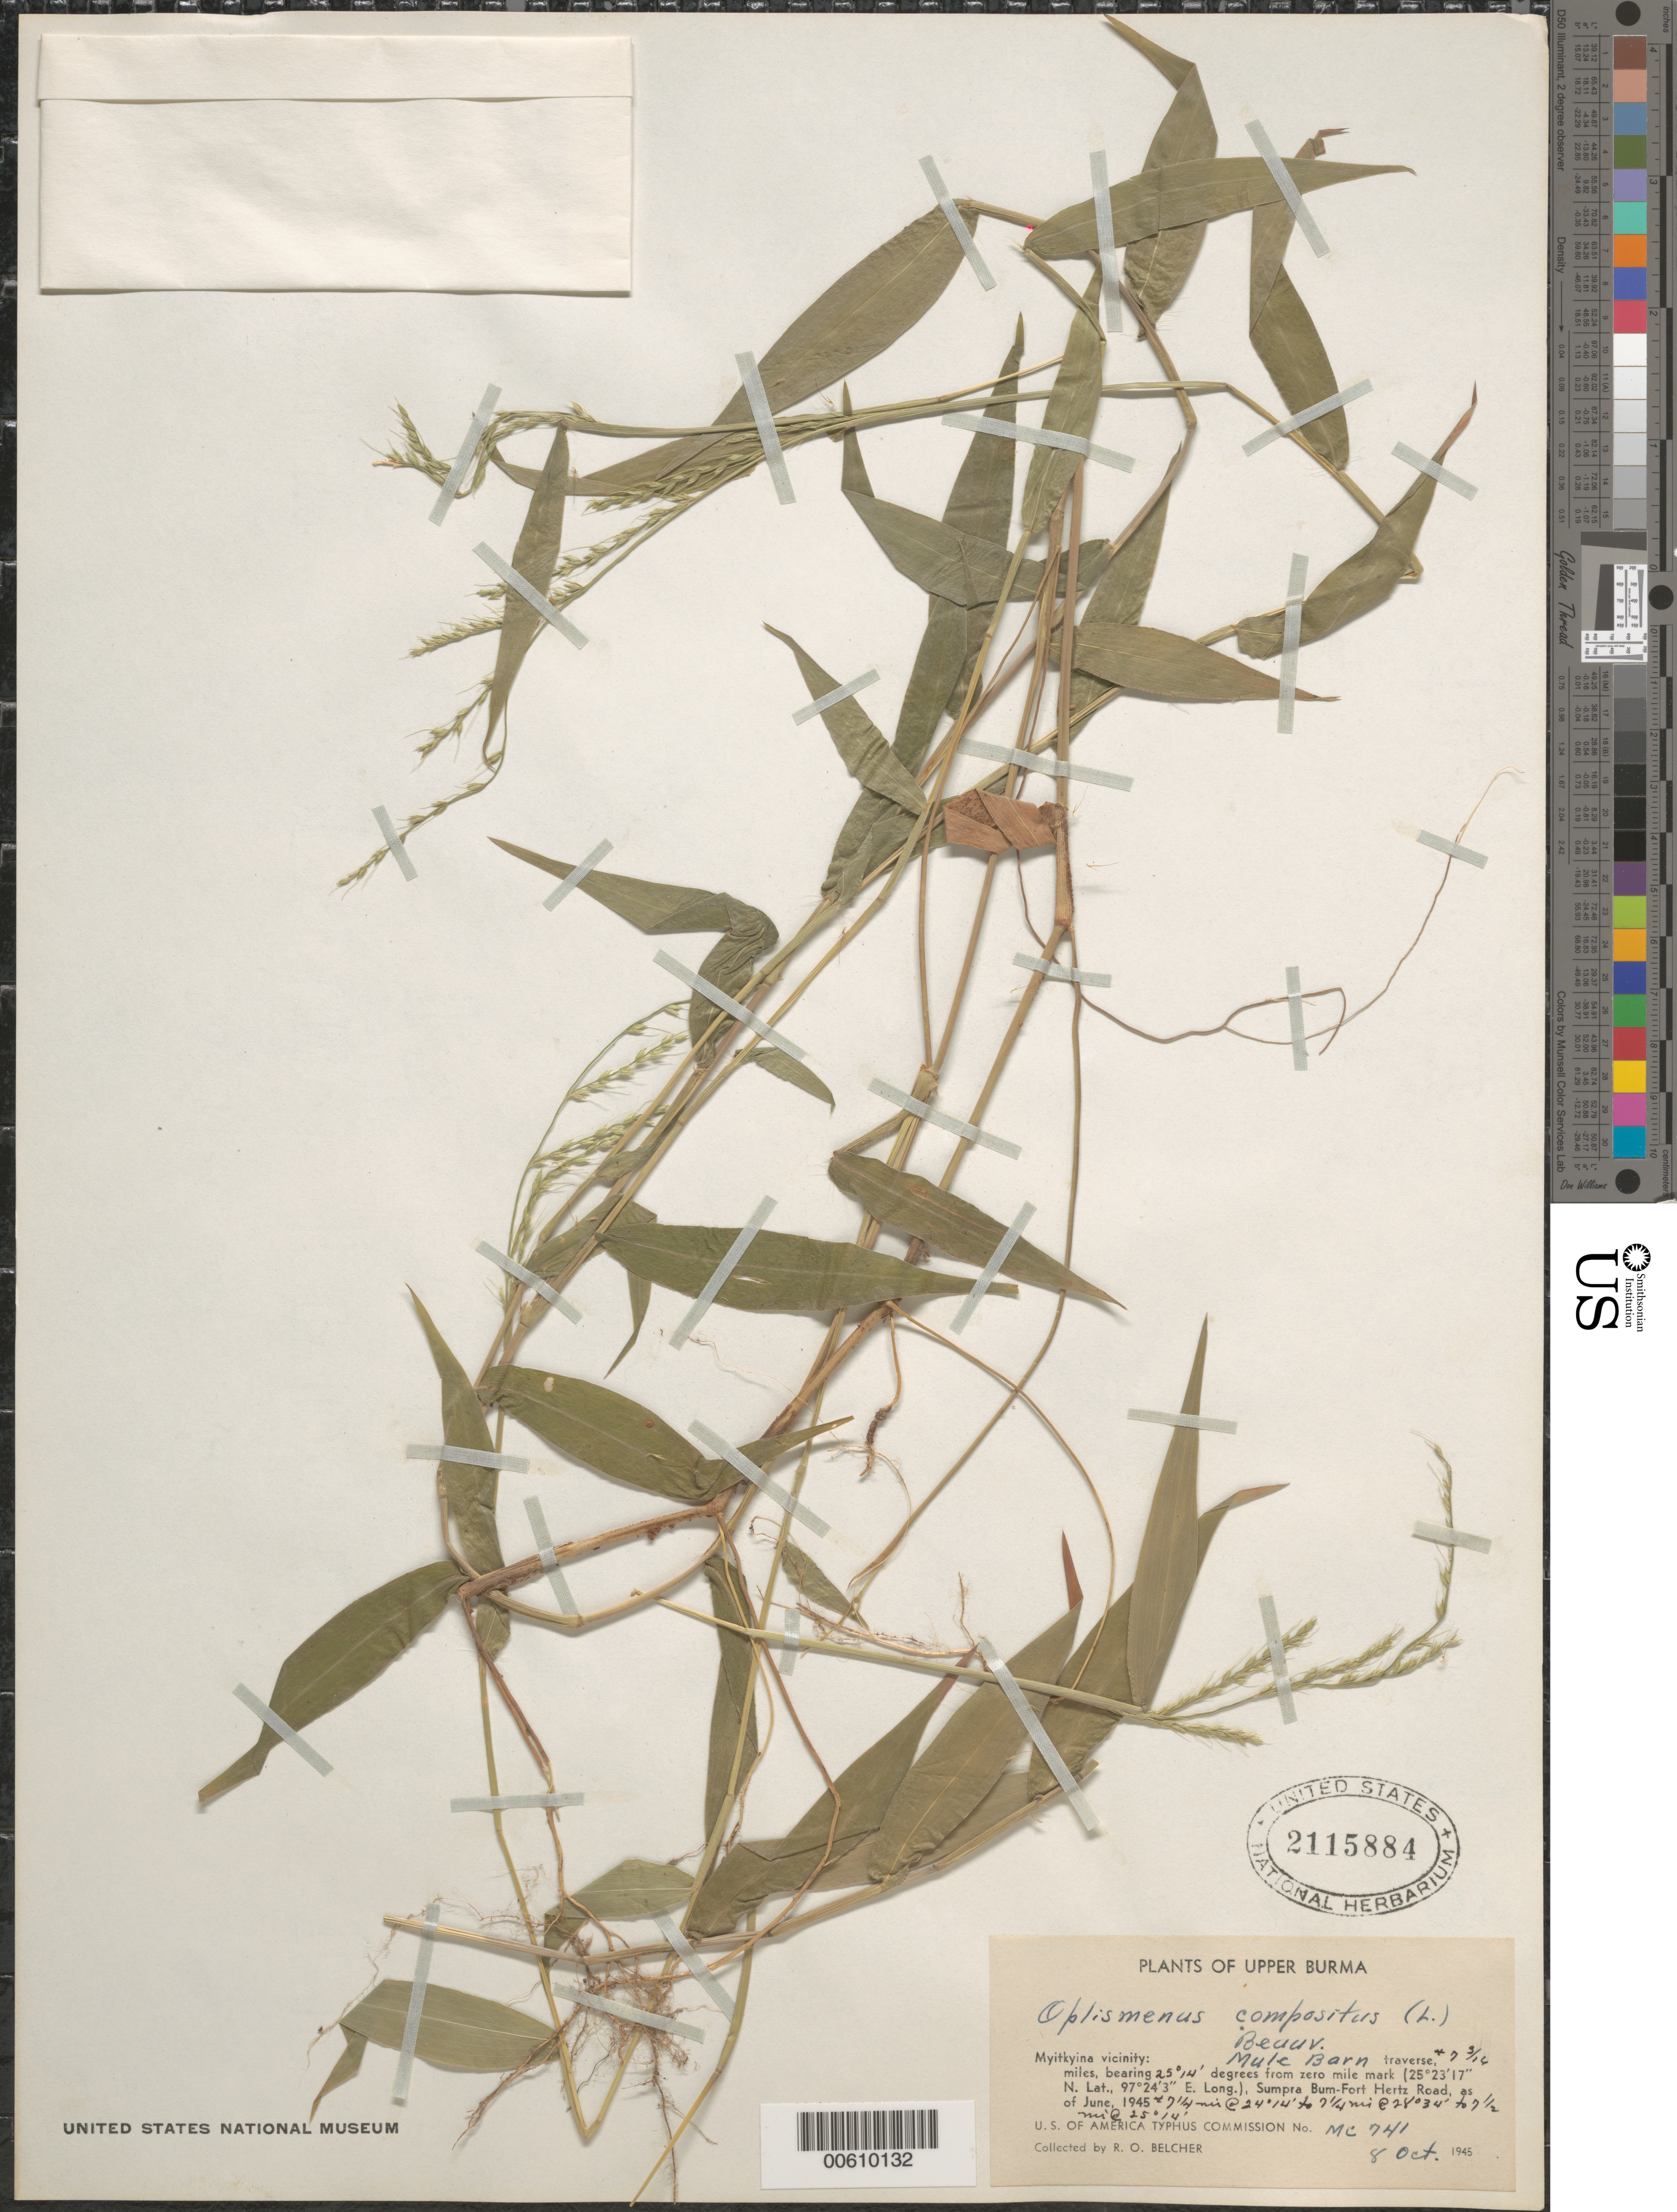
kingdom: Plantae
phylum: Tracheophyta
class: Liliopsida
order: Poales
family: Poaceae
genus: Oplismenus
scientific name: Oplismenus compositus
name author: (L.) P. Beauv.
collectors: R. Belcher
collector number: MC 741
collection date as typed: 08 Oct 1945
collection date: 1945-10-08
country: Myanmar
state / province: Kachin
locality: Myitkyina, Mule Barn, Sumpra Bum-Fort Hertz Road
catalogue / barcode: US 2115884